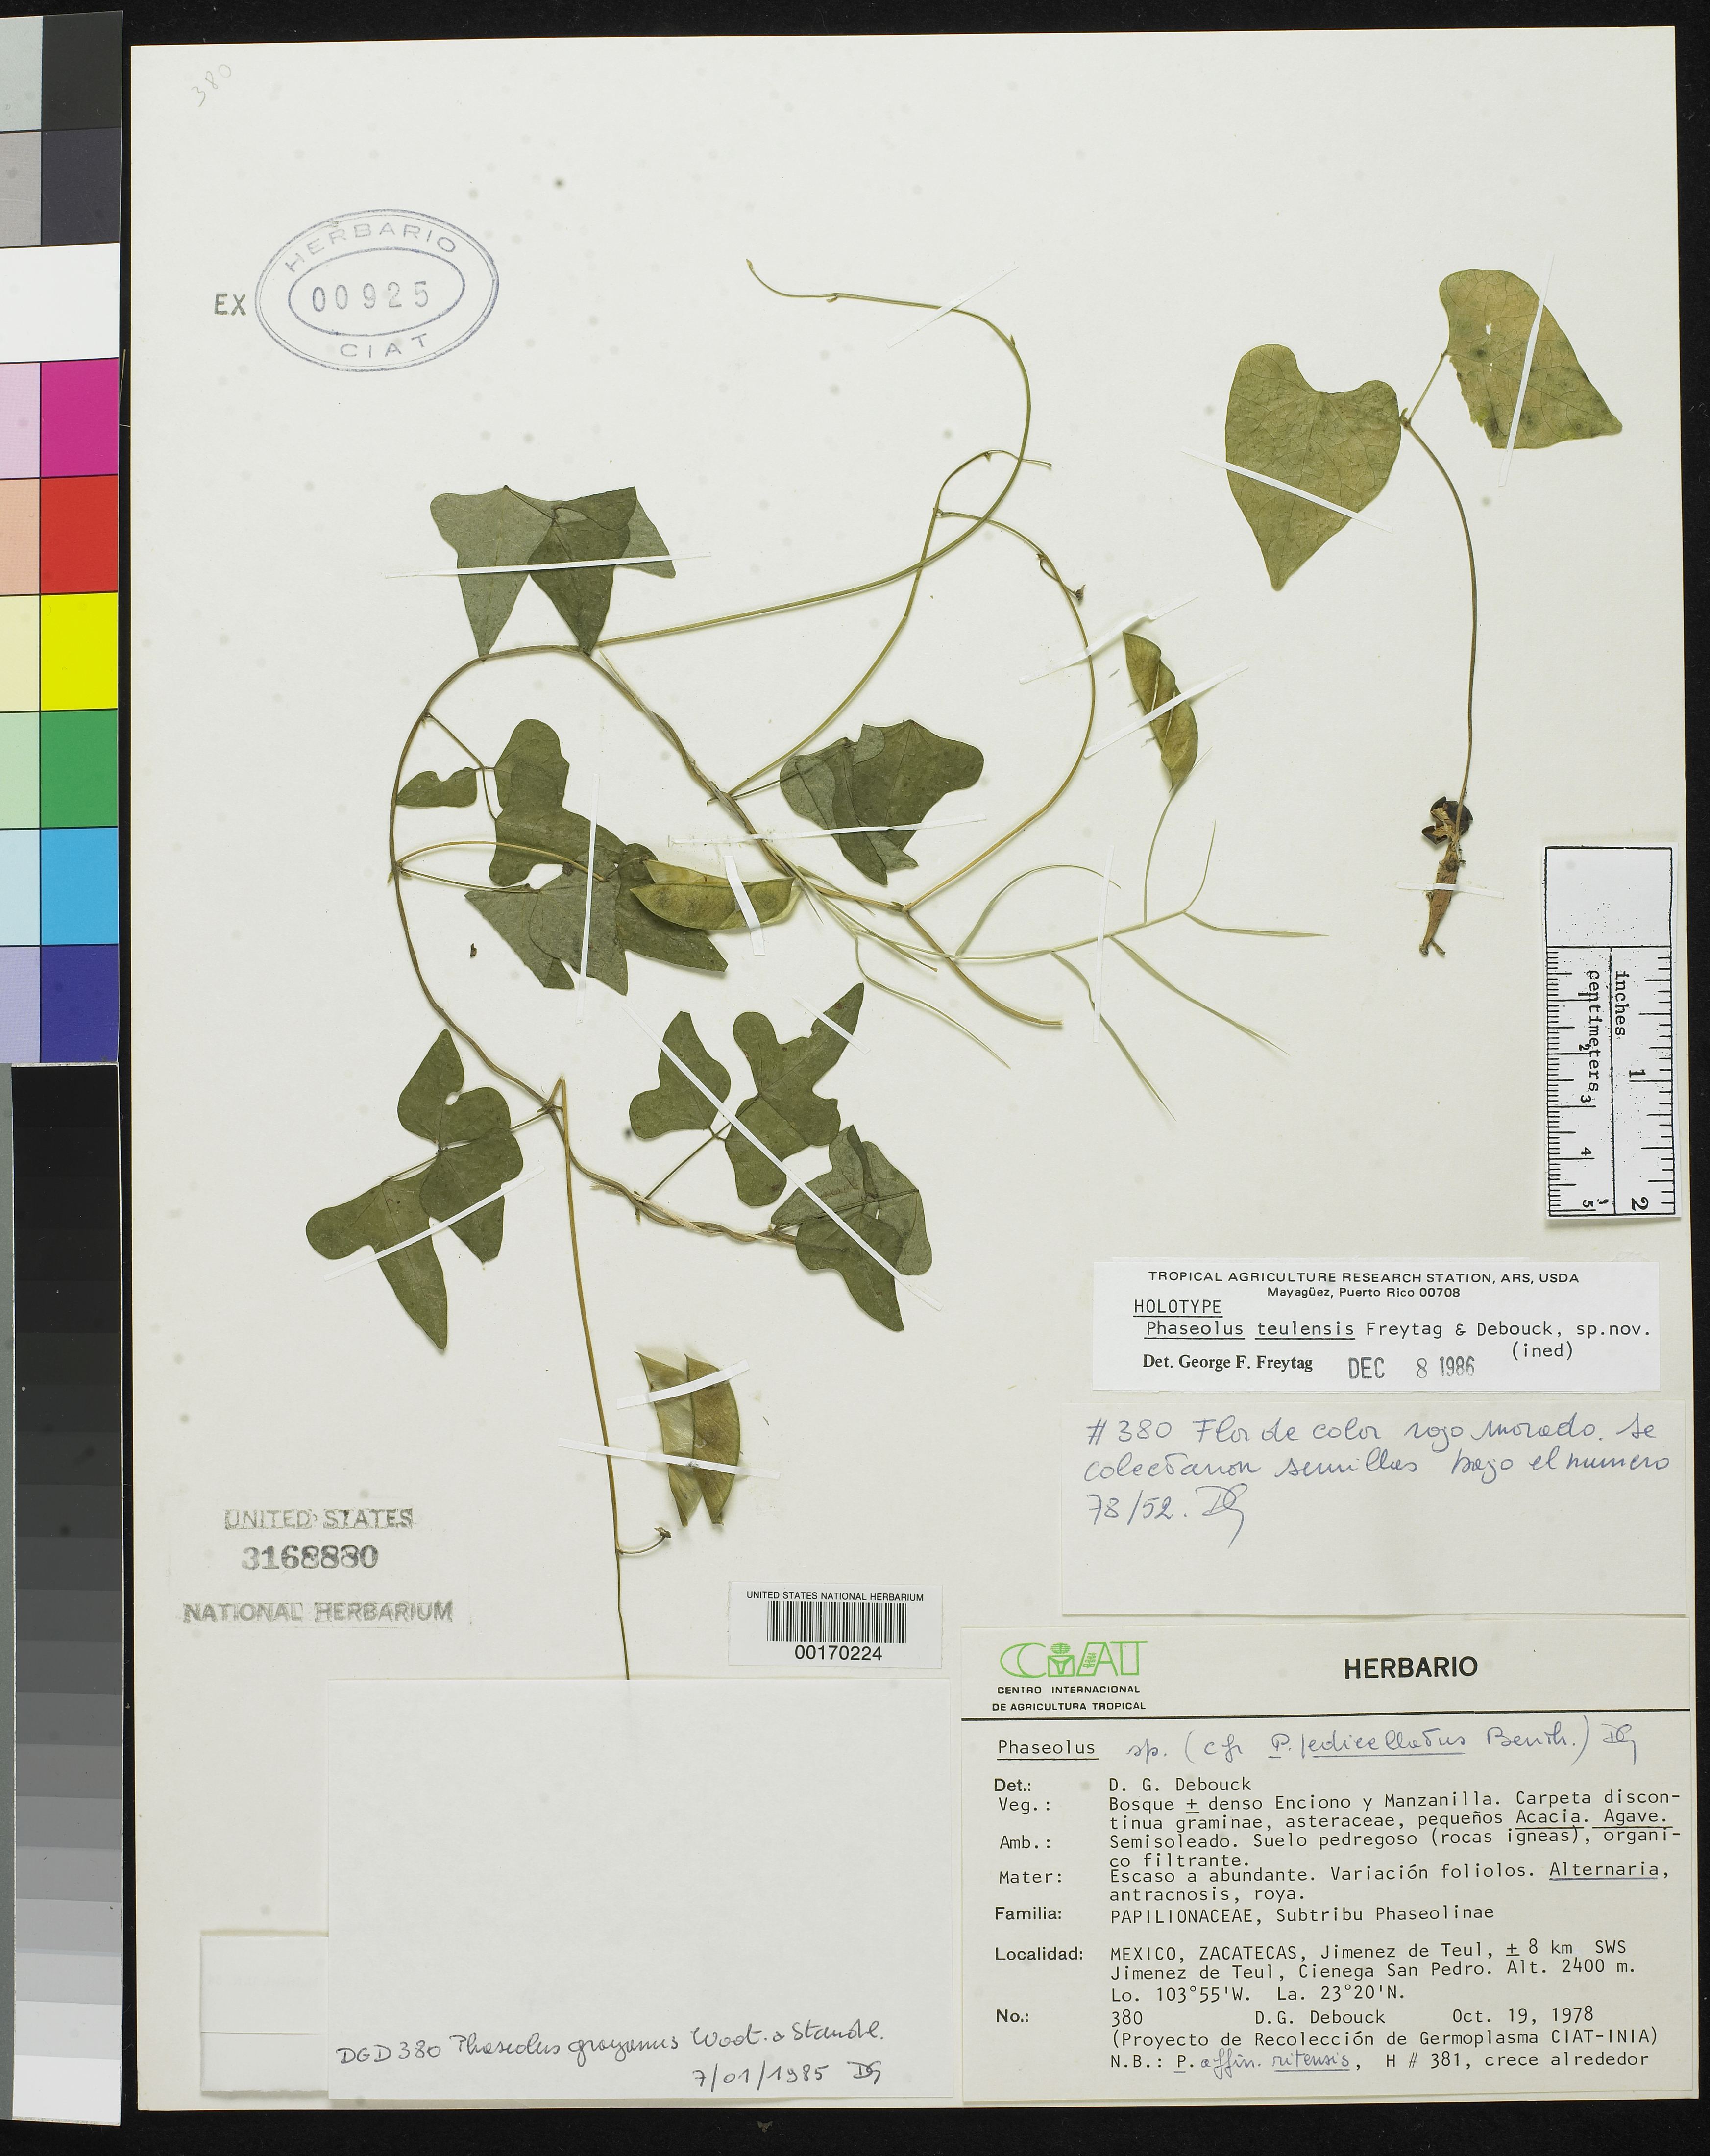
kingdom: Plantae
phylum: Tracheophyta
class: Magnoliopsida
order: Fabales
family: Fabaceae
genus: Phaseolus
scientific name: Phaseolus teulensis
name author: Freytag & Debouck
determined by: Freytag, G. F.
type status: Holotype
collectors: D. Debouck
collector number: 380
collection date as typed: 19 Oct 1978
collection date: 1978-10-19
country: Mexico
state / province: Zacatecas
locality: Jimenez de Teul, ± 8 km SWS Jimenez de Teul, Cienaga San Pedro.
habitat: Bosque ± denso Enciono y Manzanilla.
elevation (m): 2400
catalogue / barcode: US 3168880